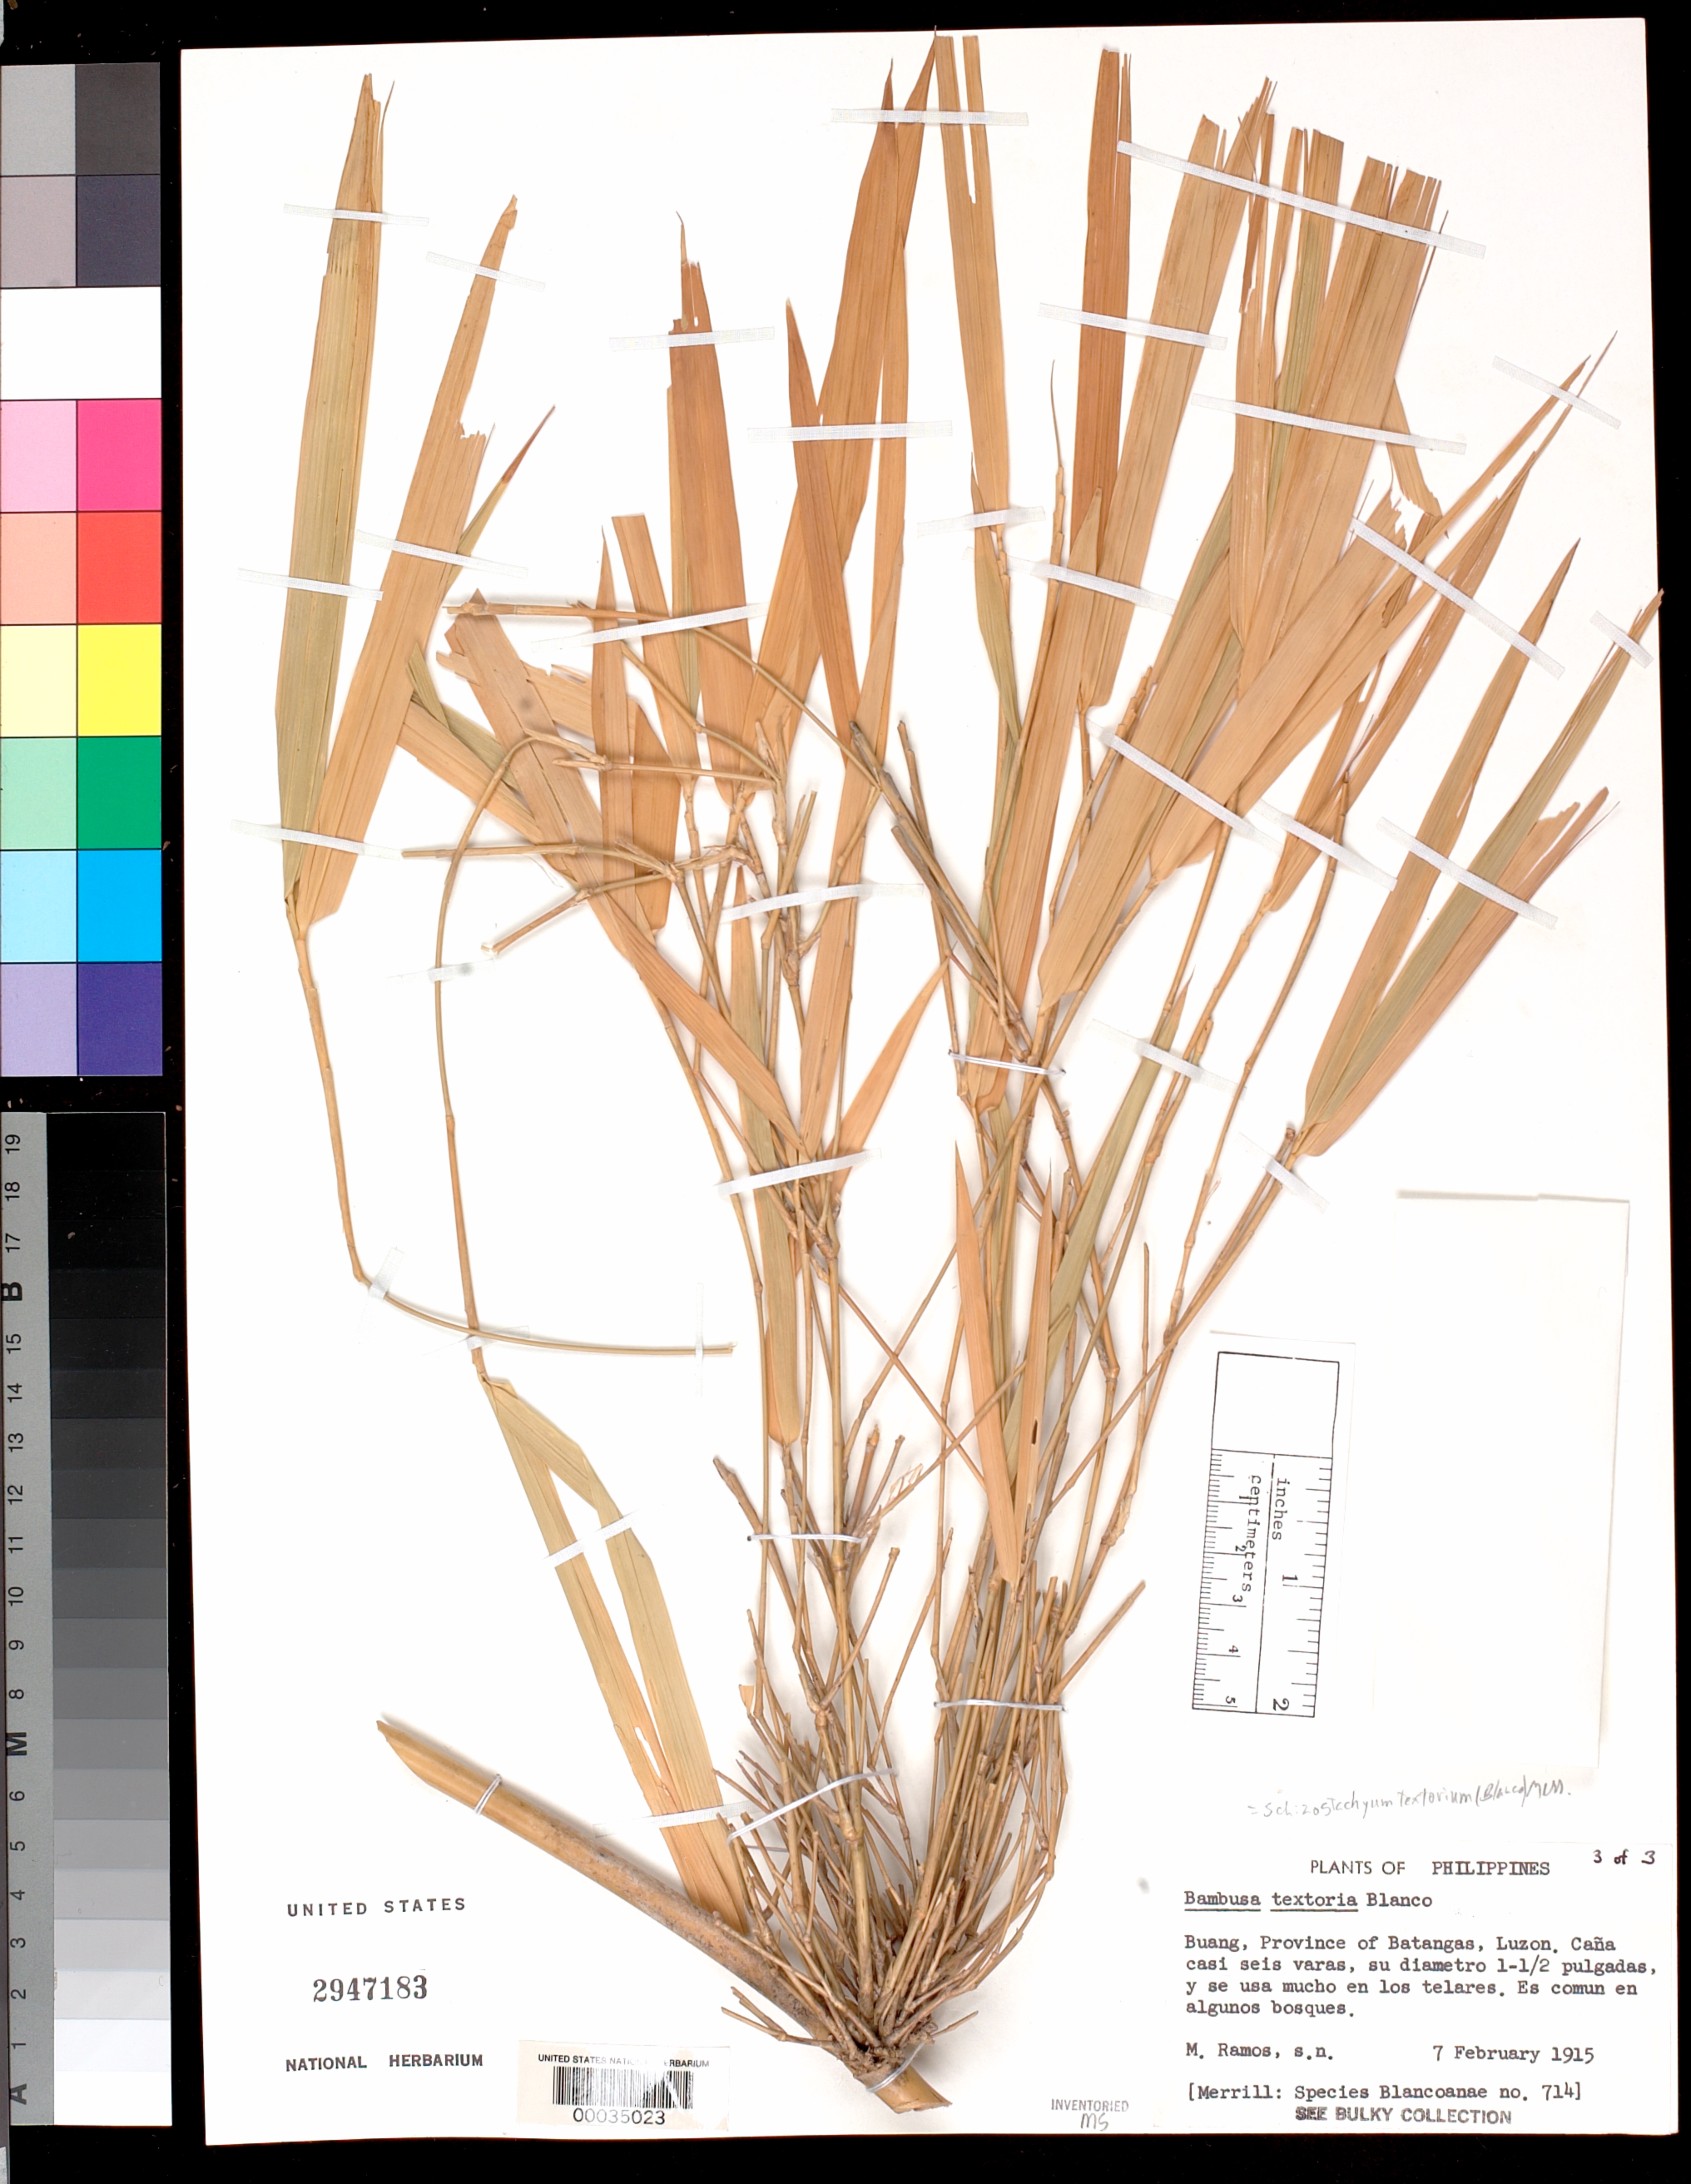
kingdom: Plantae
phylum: Tracheophyta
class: Liliopsida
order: Poales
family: Poaceae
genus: Bambusa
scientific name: Bambusa textoria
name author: Blanco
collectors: M. Ramos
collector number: Sp. Blancoan. 0714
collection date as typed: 07 Feb 1915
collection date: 1915-02-07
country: Philippines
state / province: Calabarzon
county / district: Batangas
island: Luzon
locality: Buang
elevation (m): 2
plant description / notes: Merrill: Species Blancoanae no. 714; See bulky collection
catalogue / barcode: US 2947183